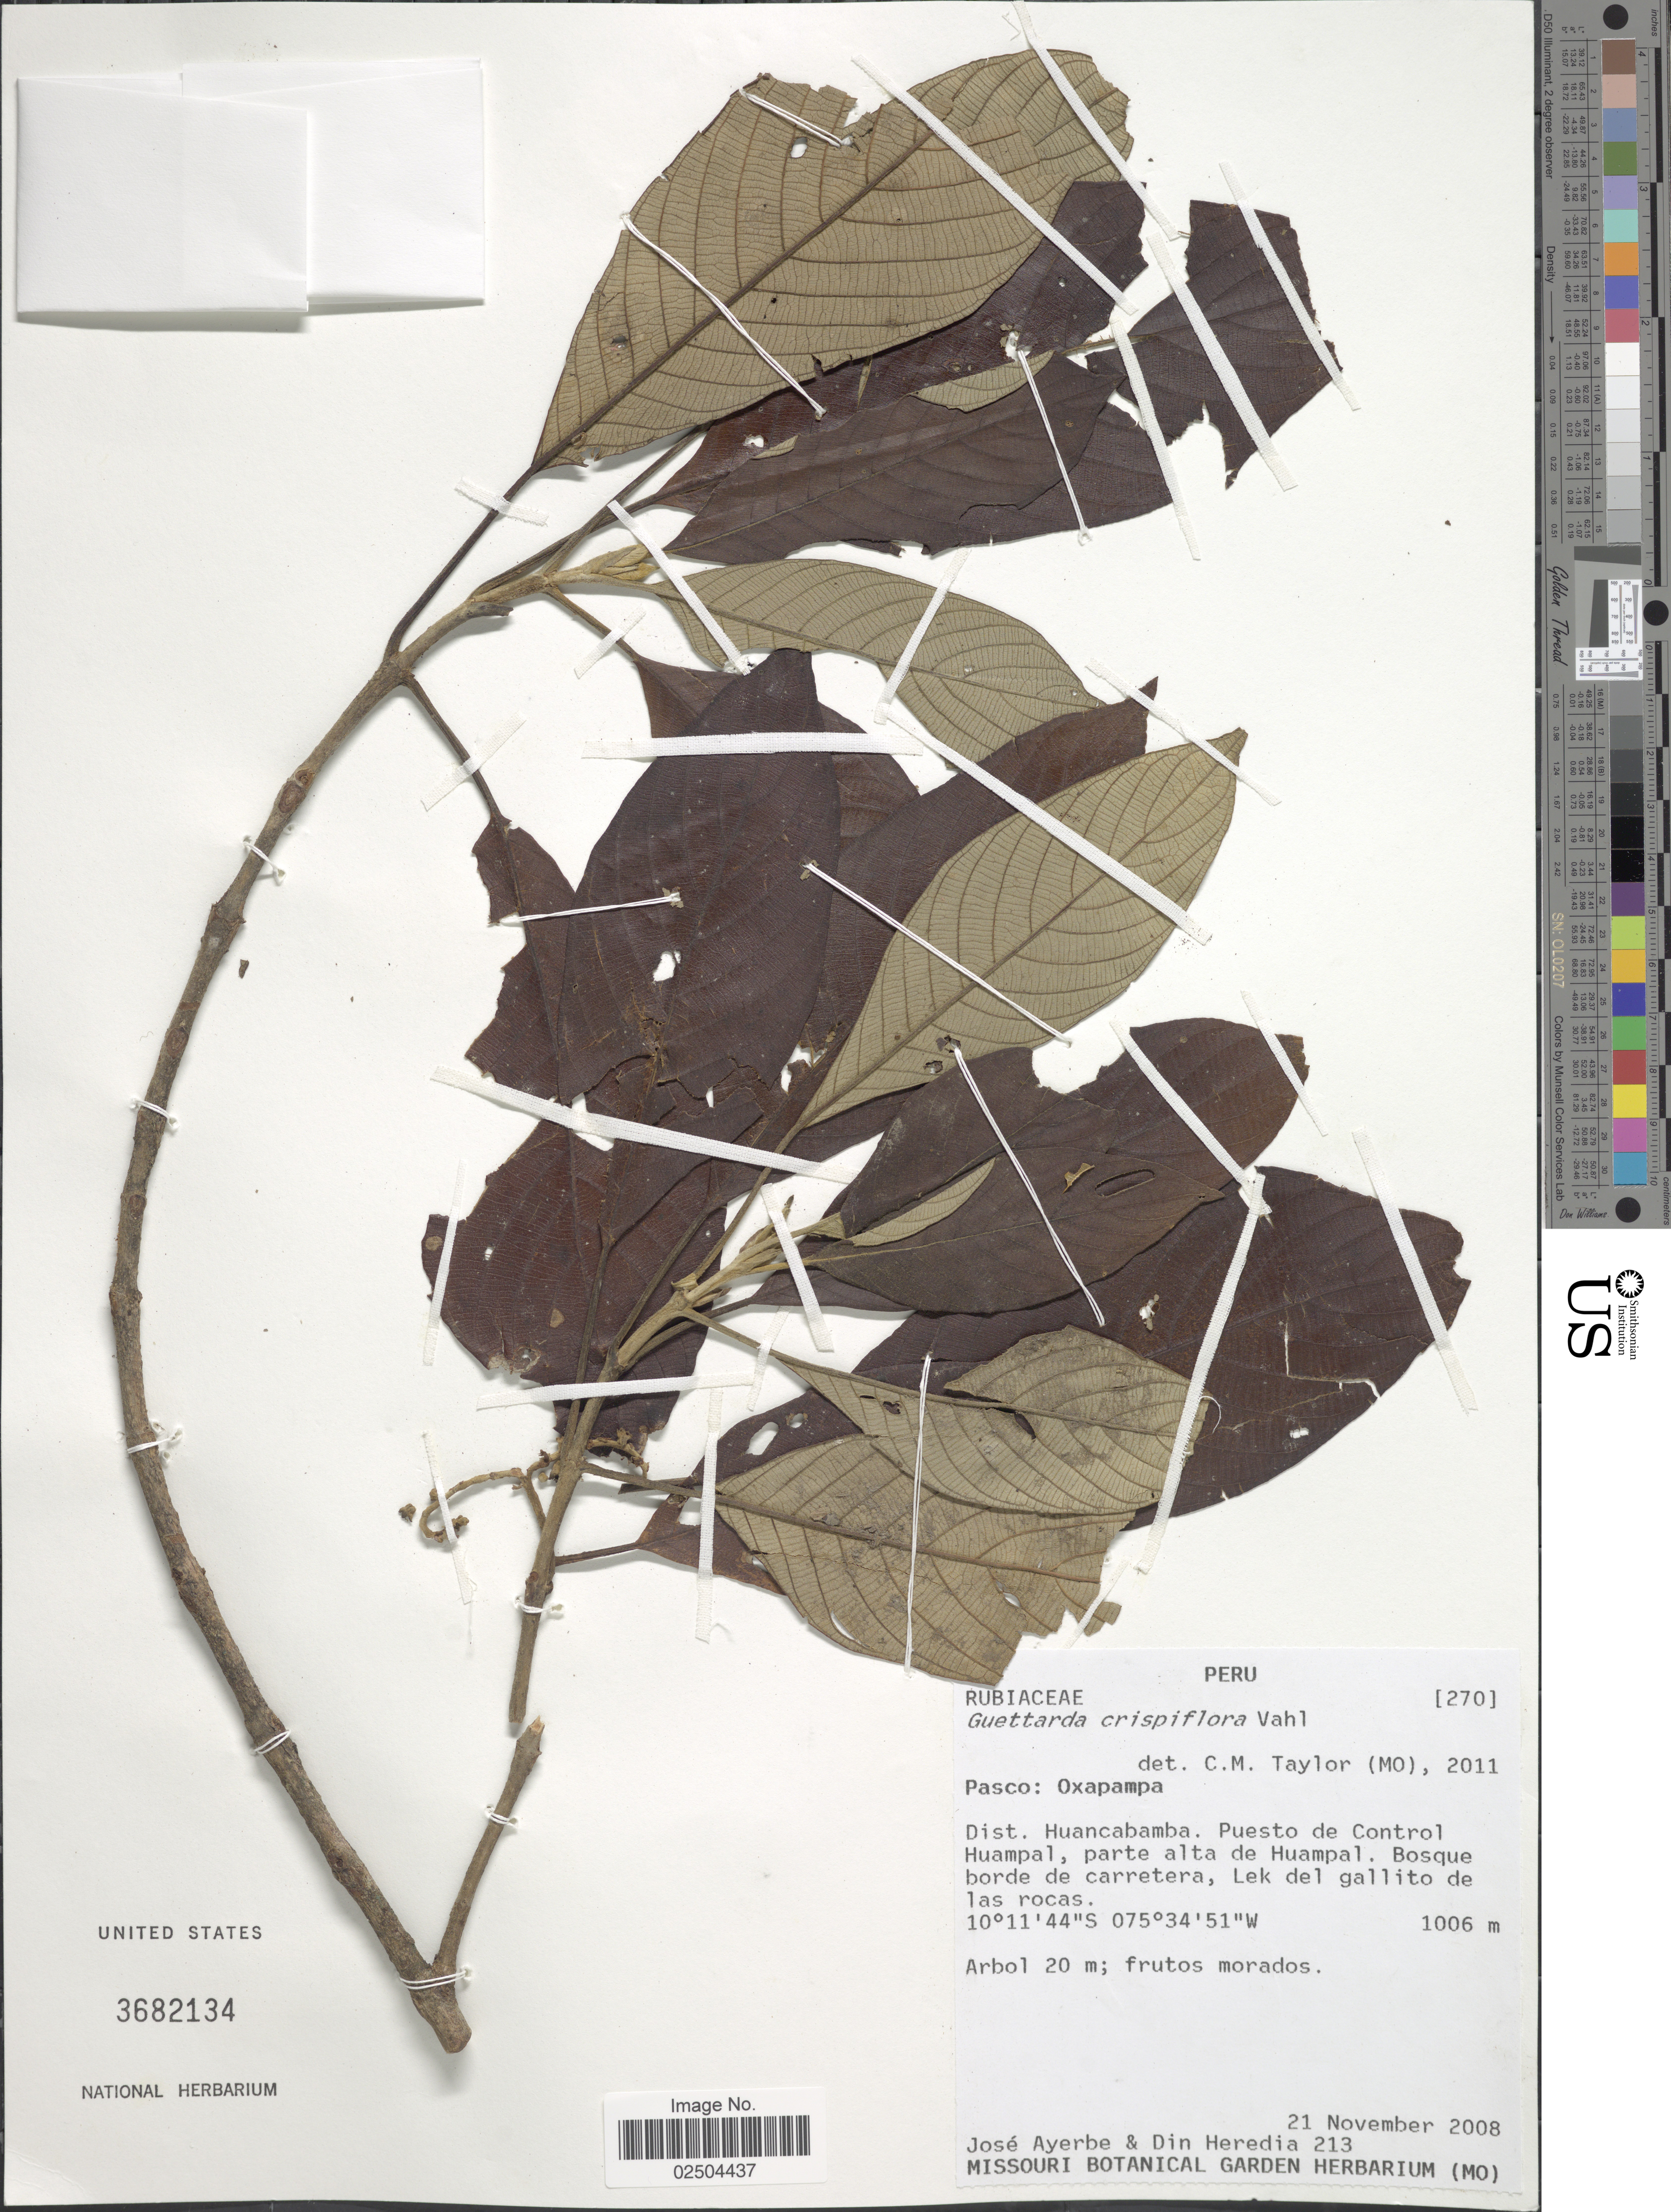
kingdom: Plantae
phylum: Tracheophyta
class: Magnoliopsida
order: Gentianales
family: Rubiaceae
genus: Guettarda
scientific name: Guettarda crispiflora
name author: Vahl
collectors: J. Ayerbe & D. Heredia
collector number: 213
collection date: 2008-11-21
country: Peru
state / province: Pasco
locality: Pasco: Oxapampa, Dist. Huancabamba, Puesto de Control Huampal, parte alta de Huampal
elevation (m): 1006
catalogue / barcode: US 3682134